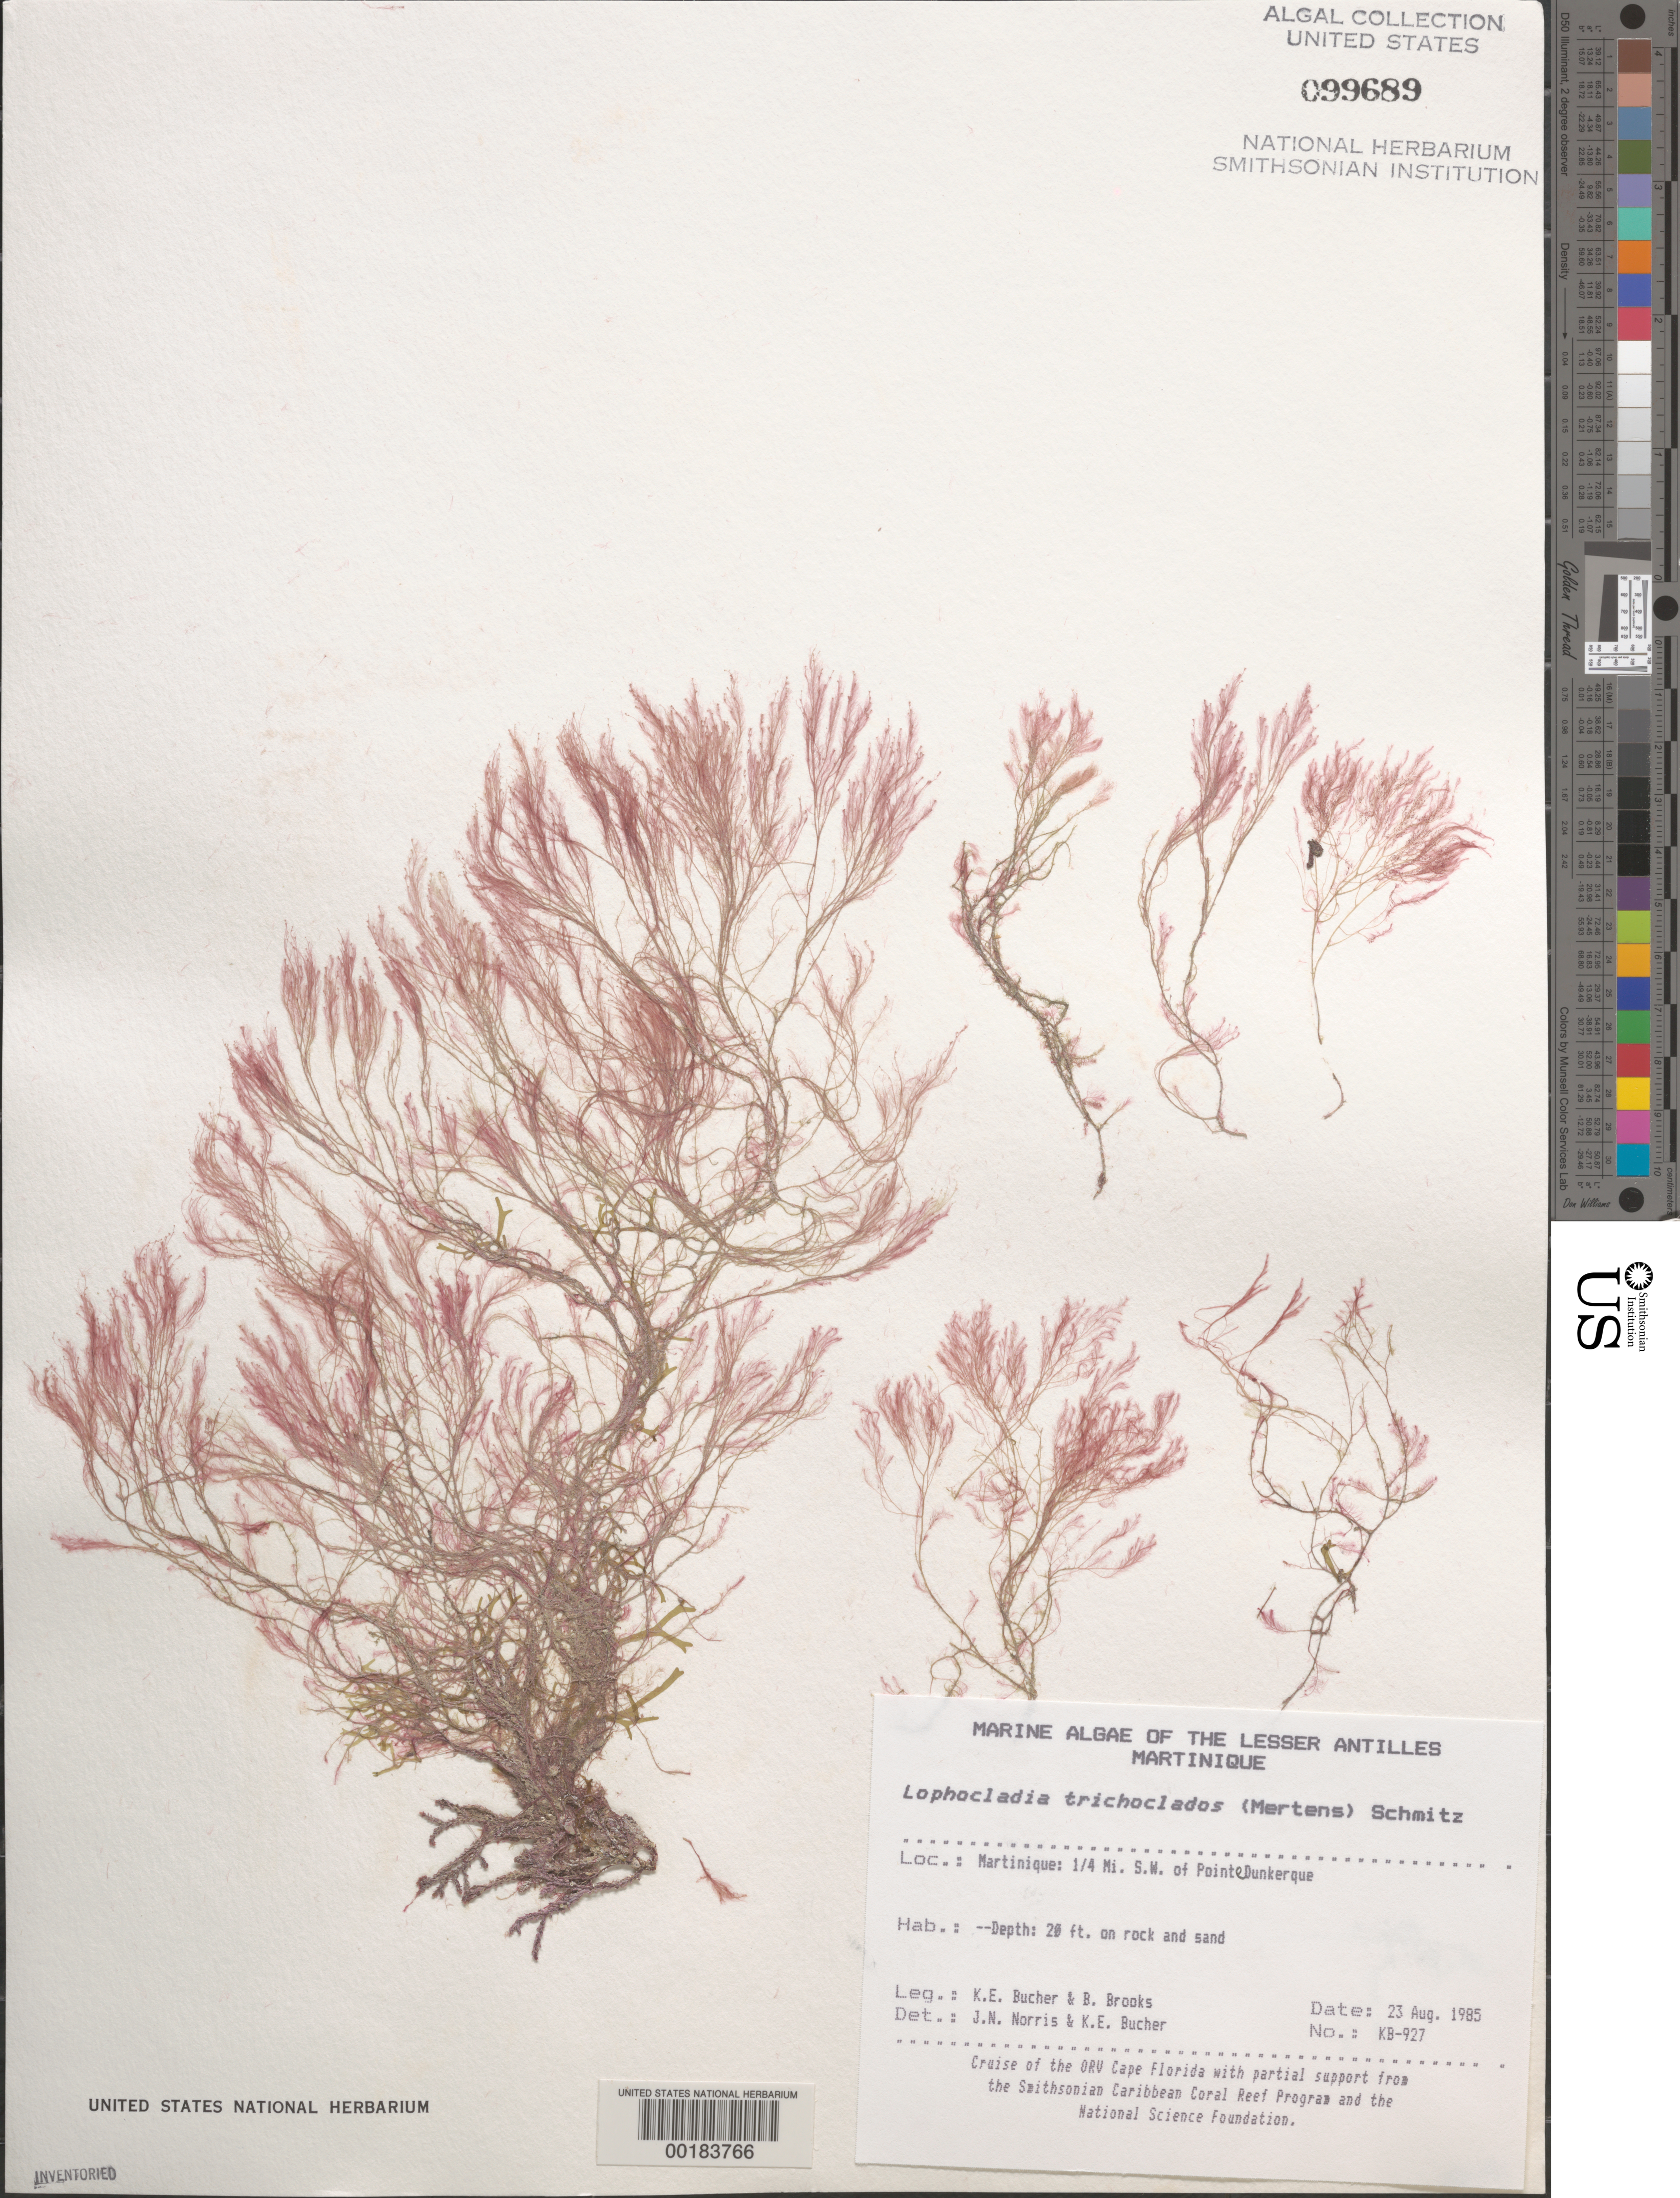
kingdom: Plantae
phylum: Rhodophyta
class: Florideophyceae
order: Ceramiales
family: Rhodomelaceae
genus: Lophocladia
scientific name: Lophocladia trichoclados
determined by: Norris, J. N.; Bucher, K. E.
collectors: K. E. Bucher & B. Brooks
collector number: Kb-927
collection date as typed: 23 Aug 1985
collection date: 1985-08-23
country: Martinique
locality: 1/4th mile southwest of Pointe Dunkerque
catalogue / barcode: US 99689